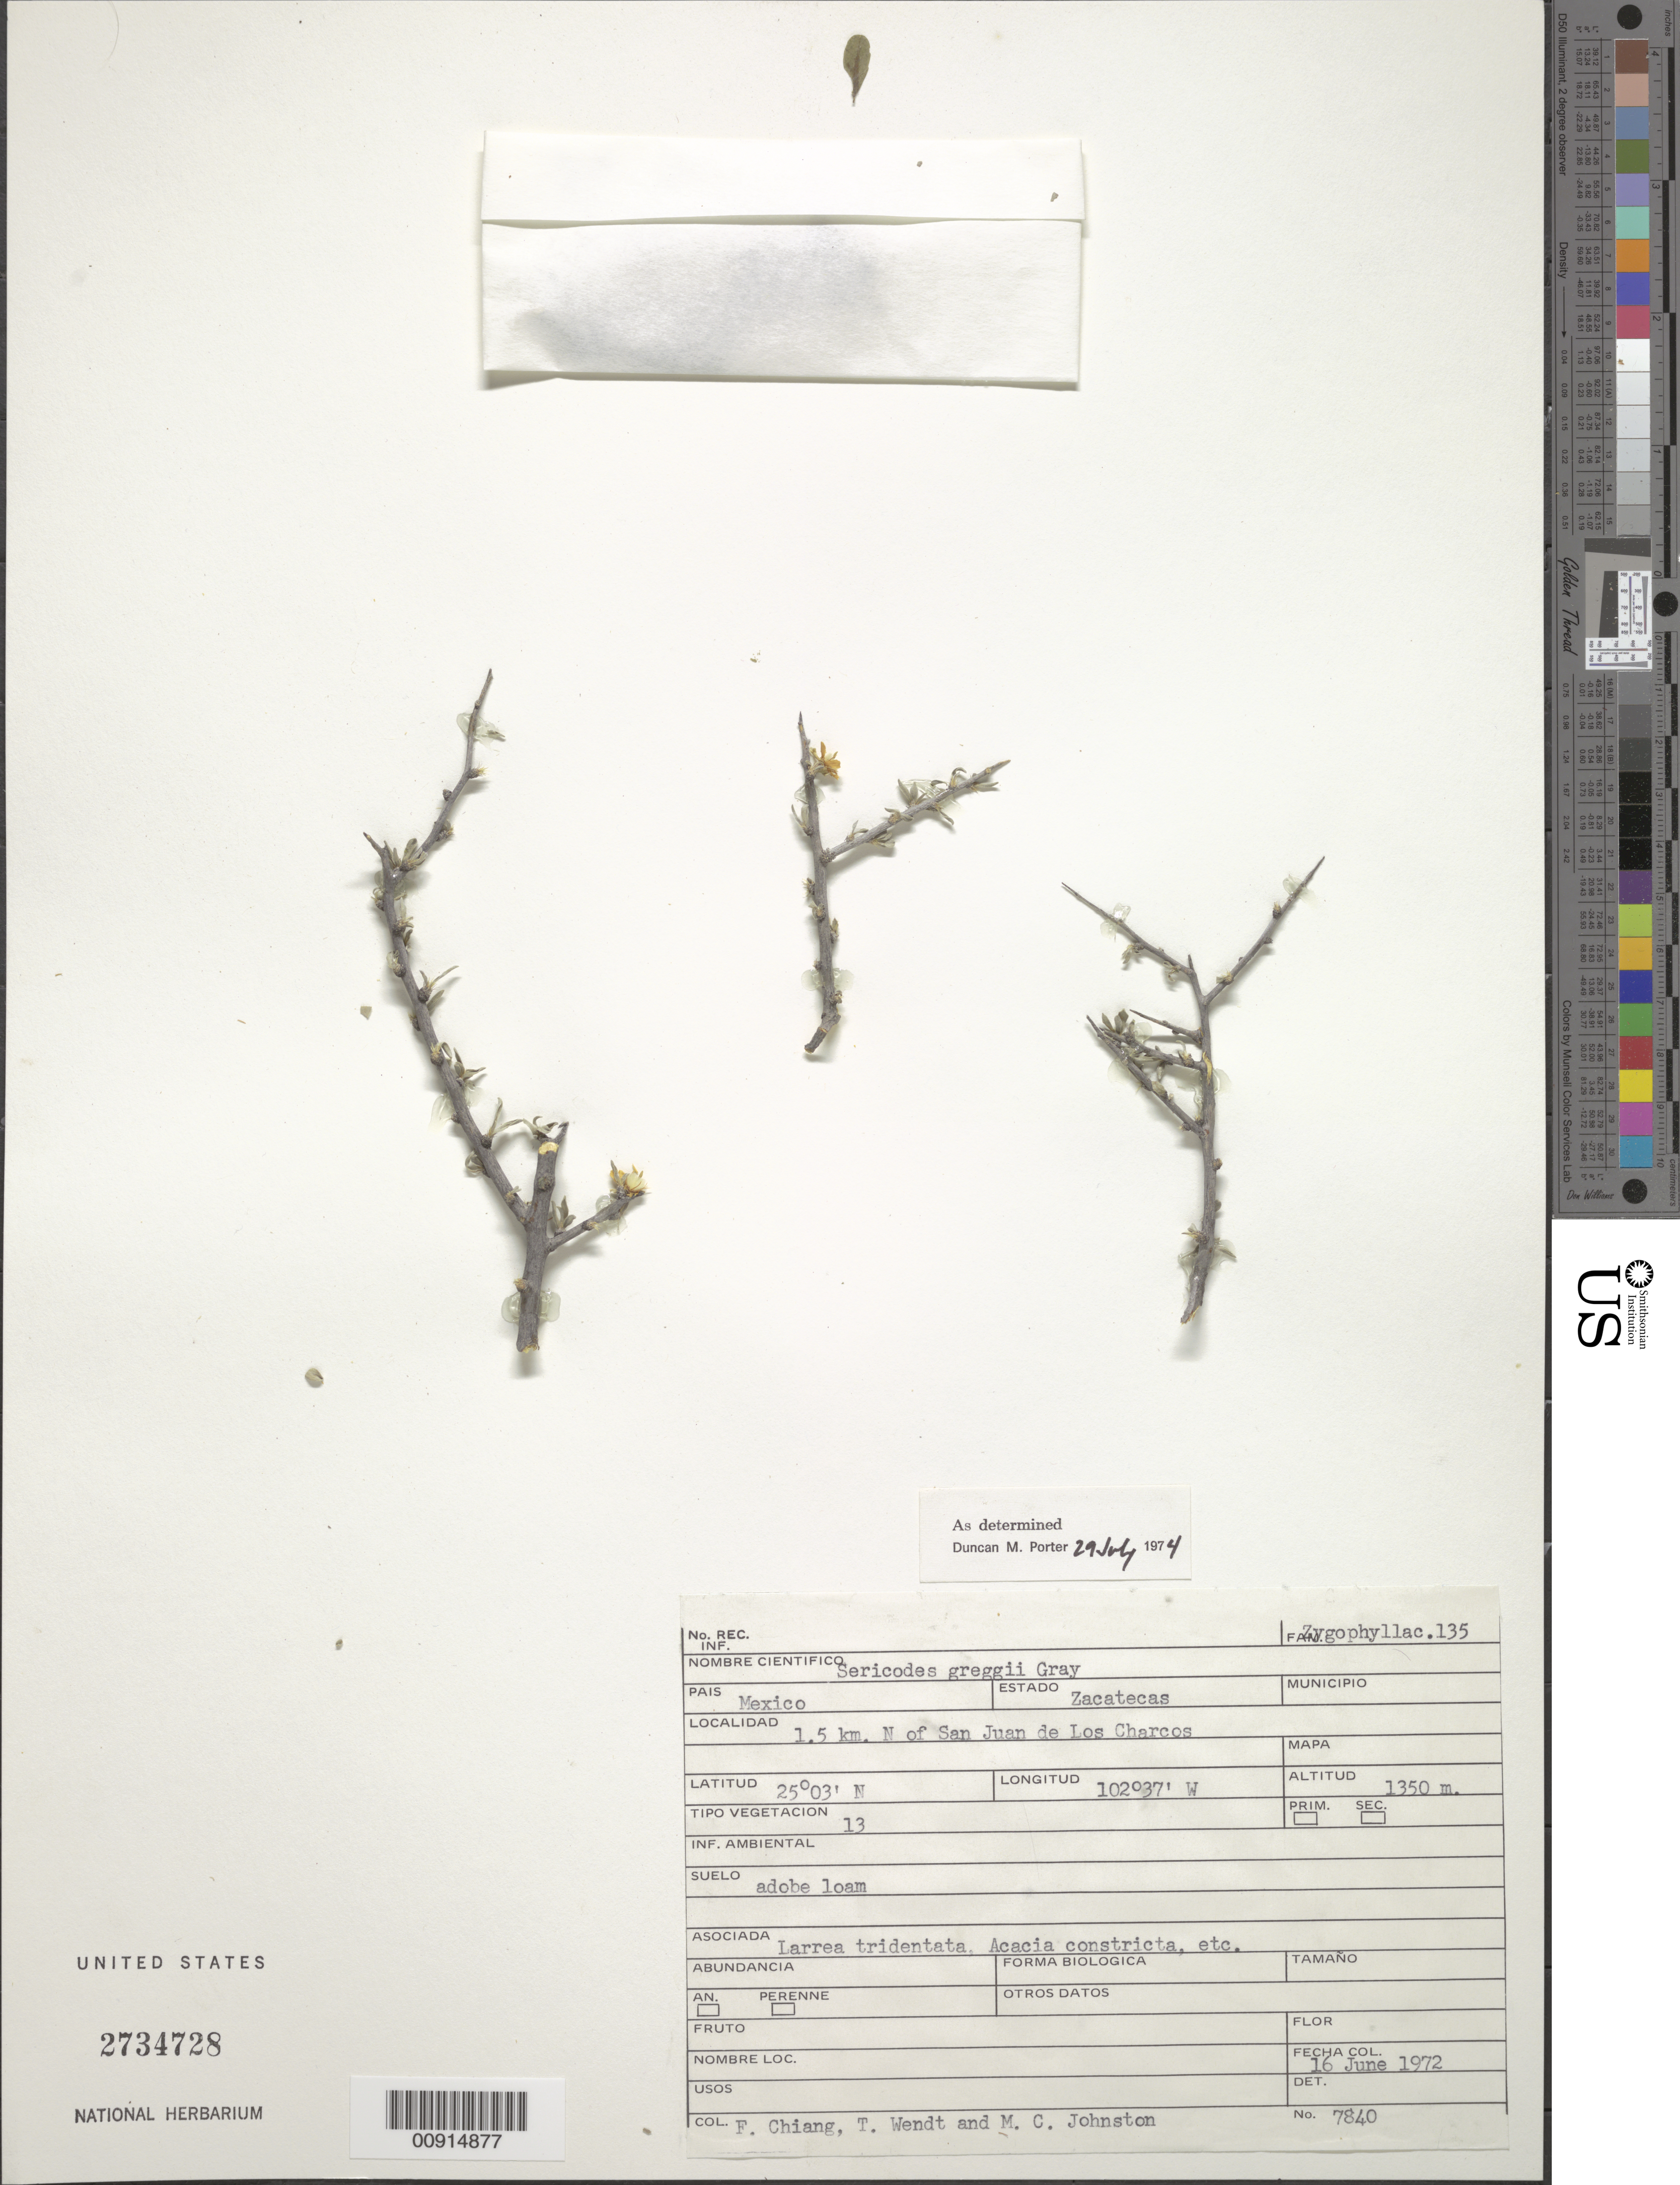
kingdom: Plantae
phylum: Tracheophyta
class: Magnoliopsida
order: Zygophyllales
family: Zygophyllaceae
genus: Sericodes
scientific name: Sericodes greggii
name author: A. Gray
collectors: F. Chiang, T. L. Wendt & M. Johnston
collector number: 7840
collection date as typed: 16 Jun 1972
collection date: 1972-06-16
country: Mexico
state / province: Zacatecas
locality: Estado Zacatecas: 1.5 km. N of San Juan de Los Charcos.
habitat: Tipo de vegetación 13. Adobe loam. Asociada: Larrea tridentata, Acacia constricta, etc.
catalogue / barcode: US 2734728